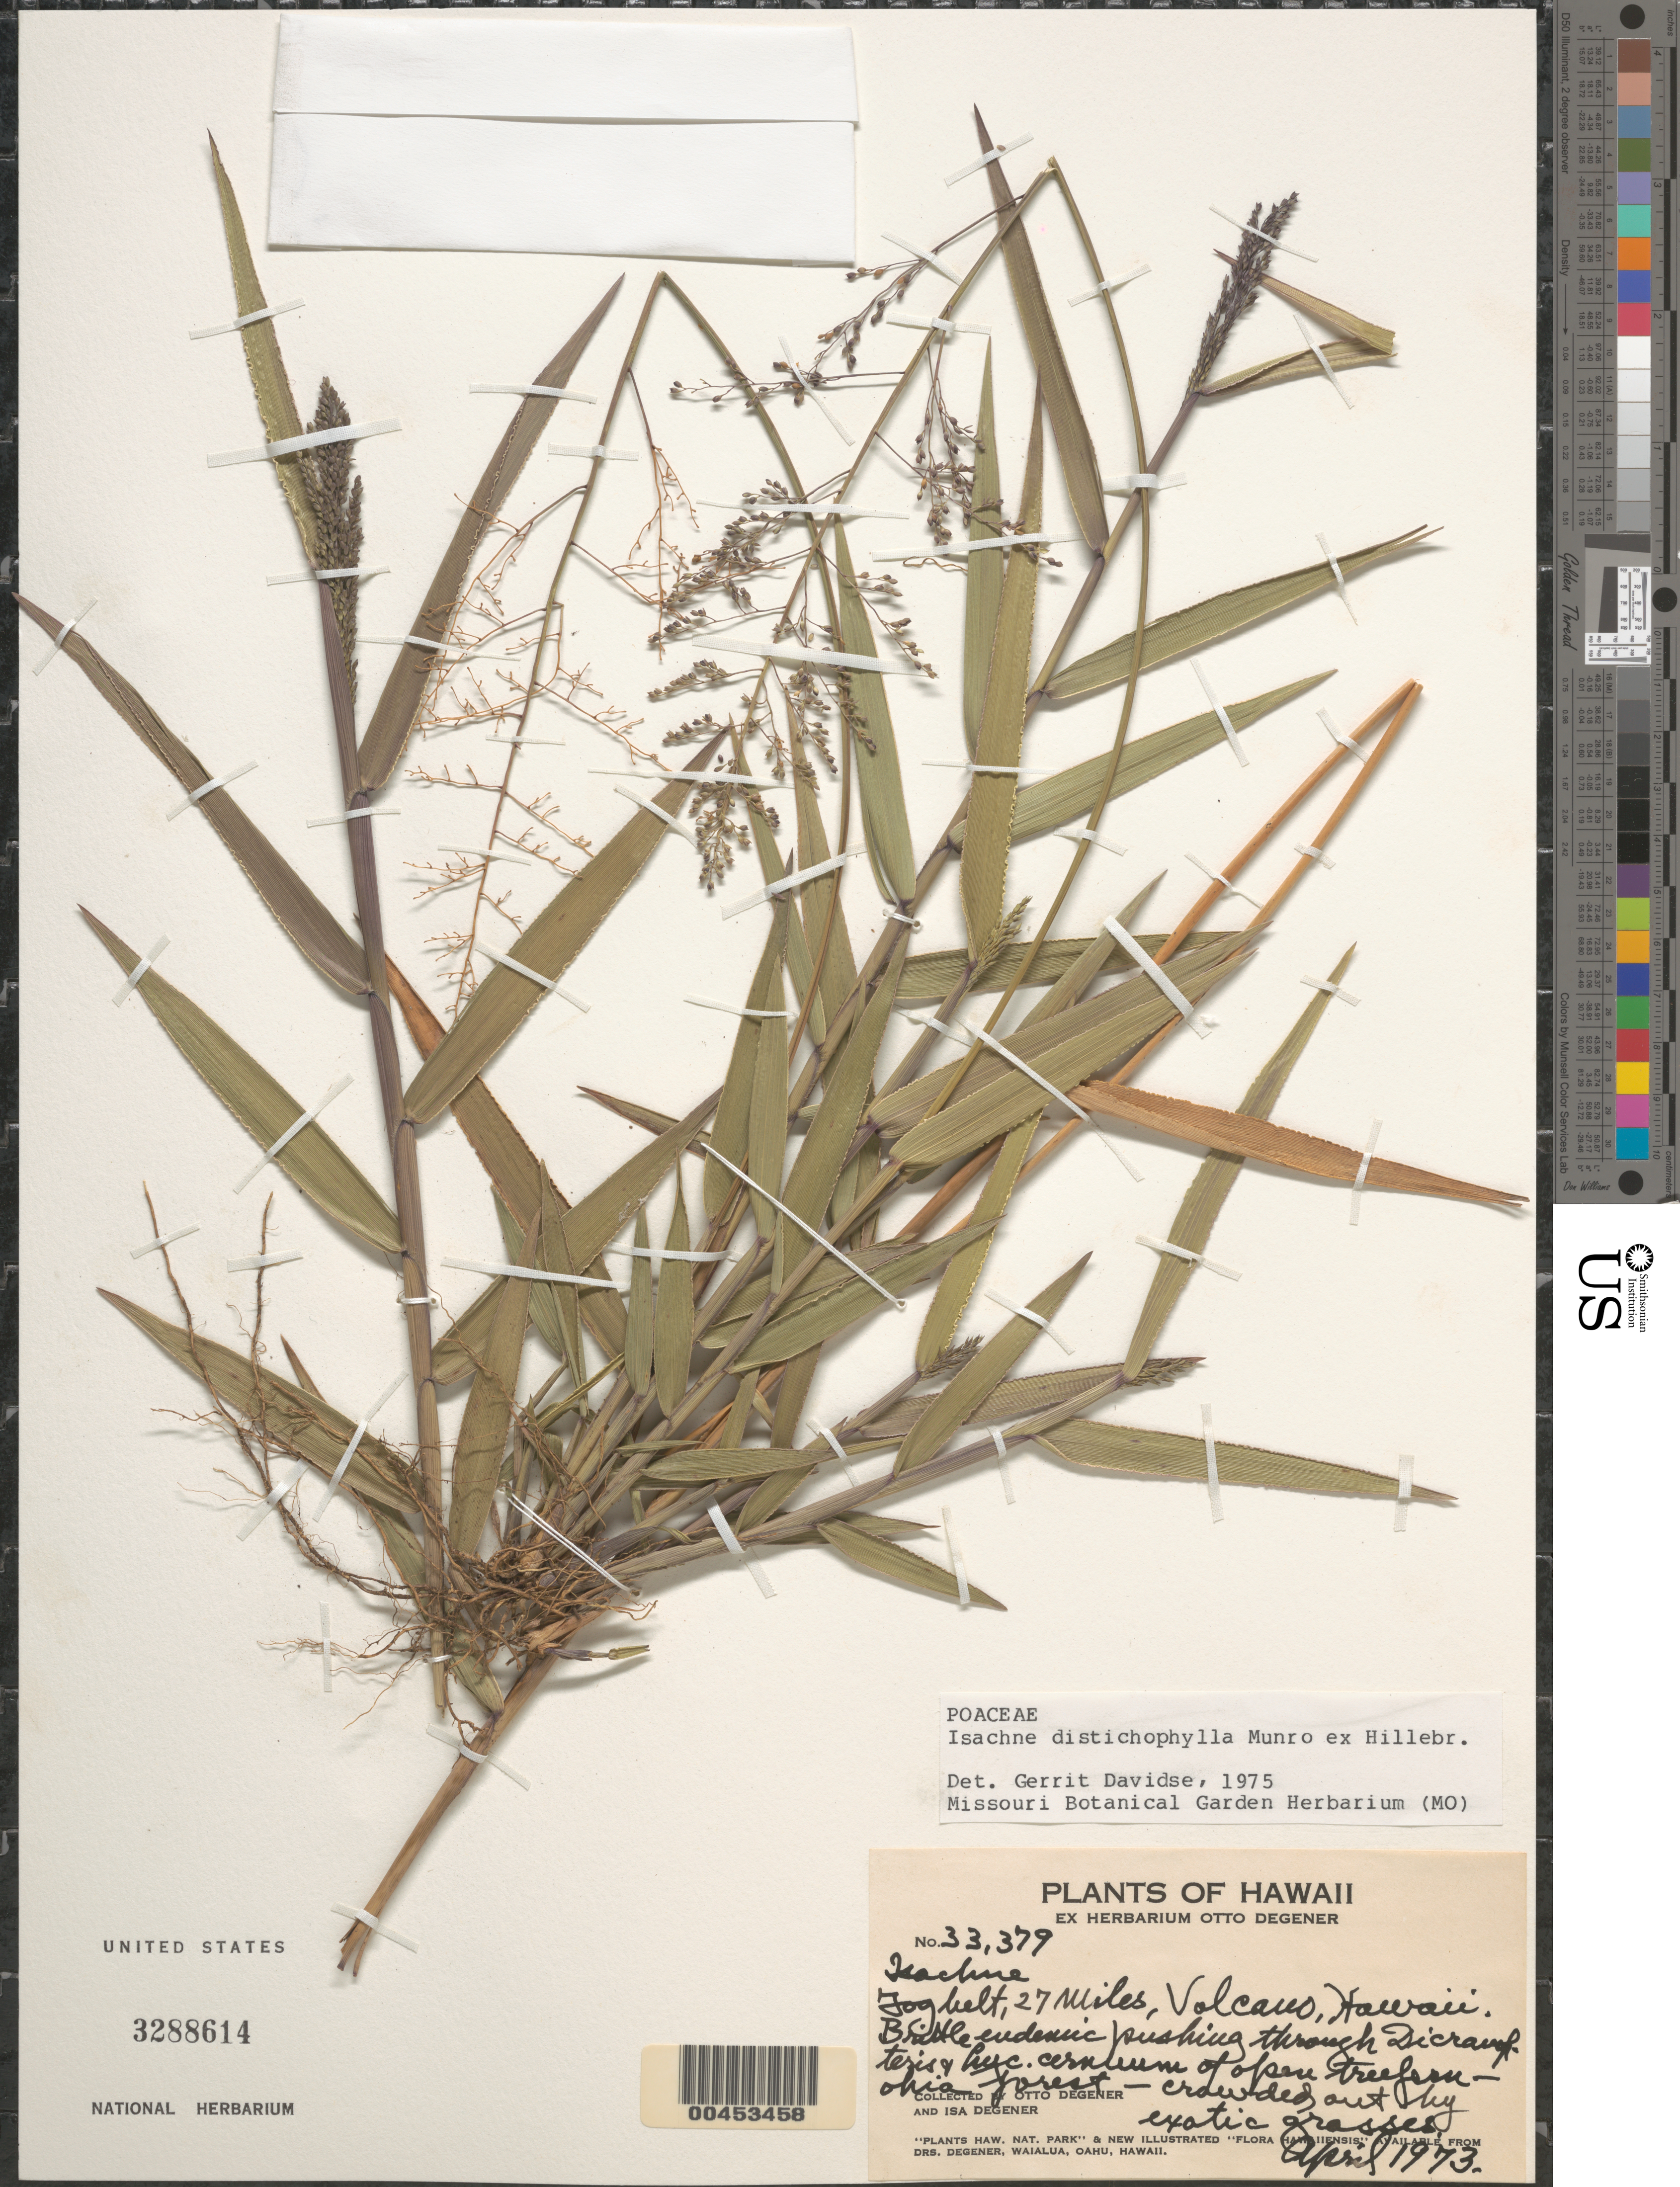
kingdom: Plantae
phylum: Tracheophyta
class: Liliopsida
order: Poales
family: Poaceae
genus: Isachne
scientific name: Isachne distichophylla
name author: Munro ex Hillebr.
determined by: Davidse, Gerrit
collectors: O. Degener & I. Degener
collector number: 33379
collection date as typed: Apr 1973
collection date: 1973-04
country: United States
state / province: Hawaii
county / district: Hawaii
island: Hawaii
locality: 27 Miles, Volcano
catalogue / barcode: US 33379